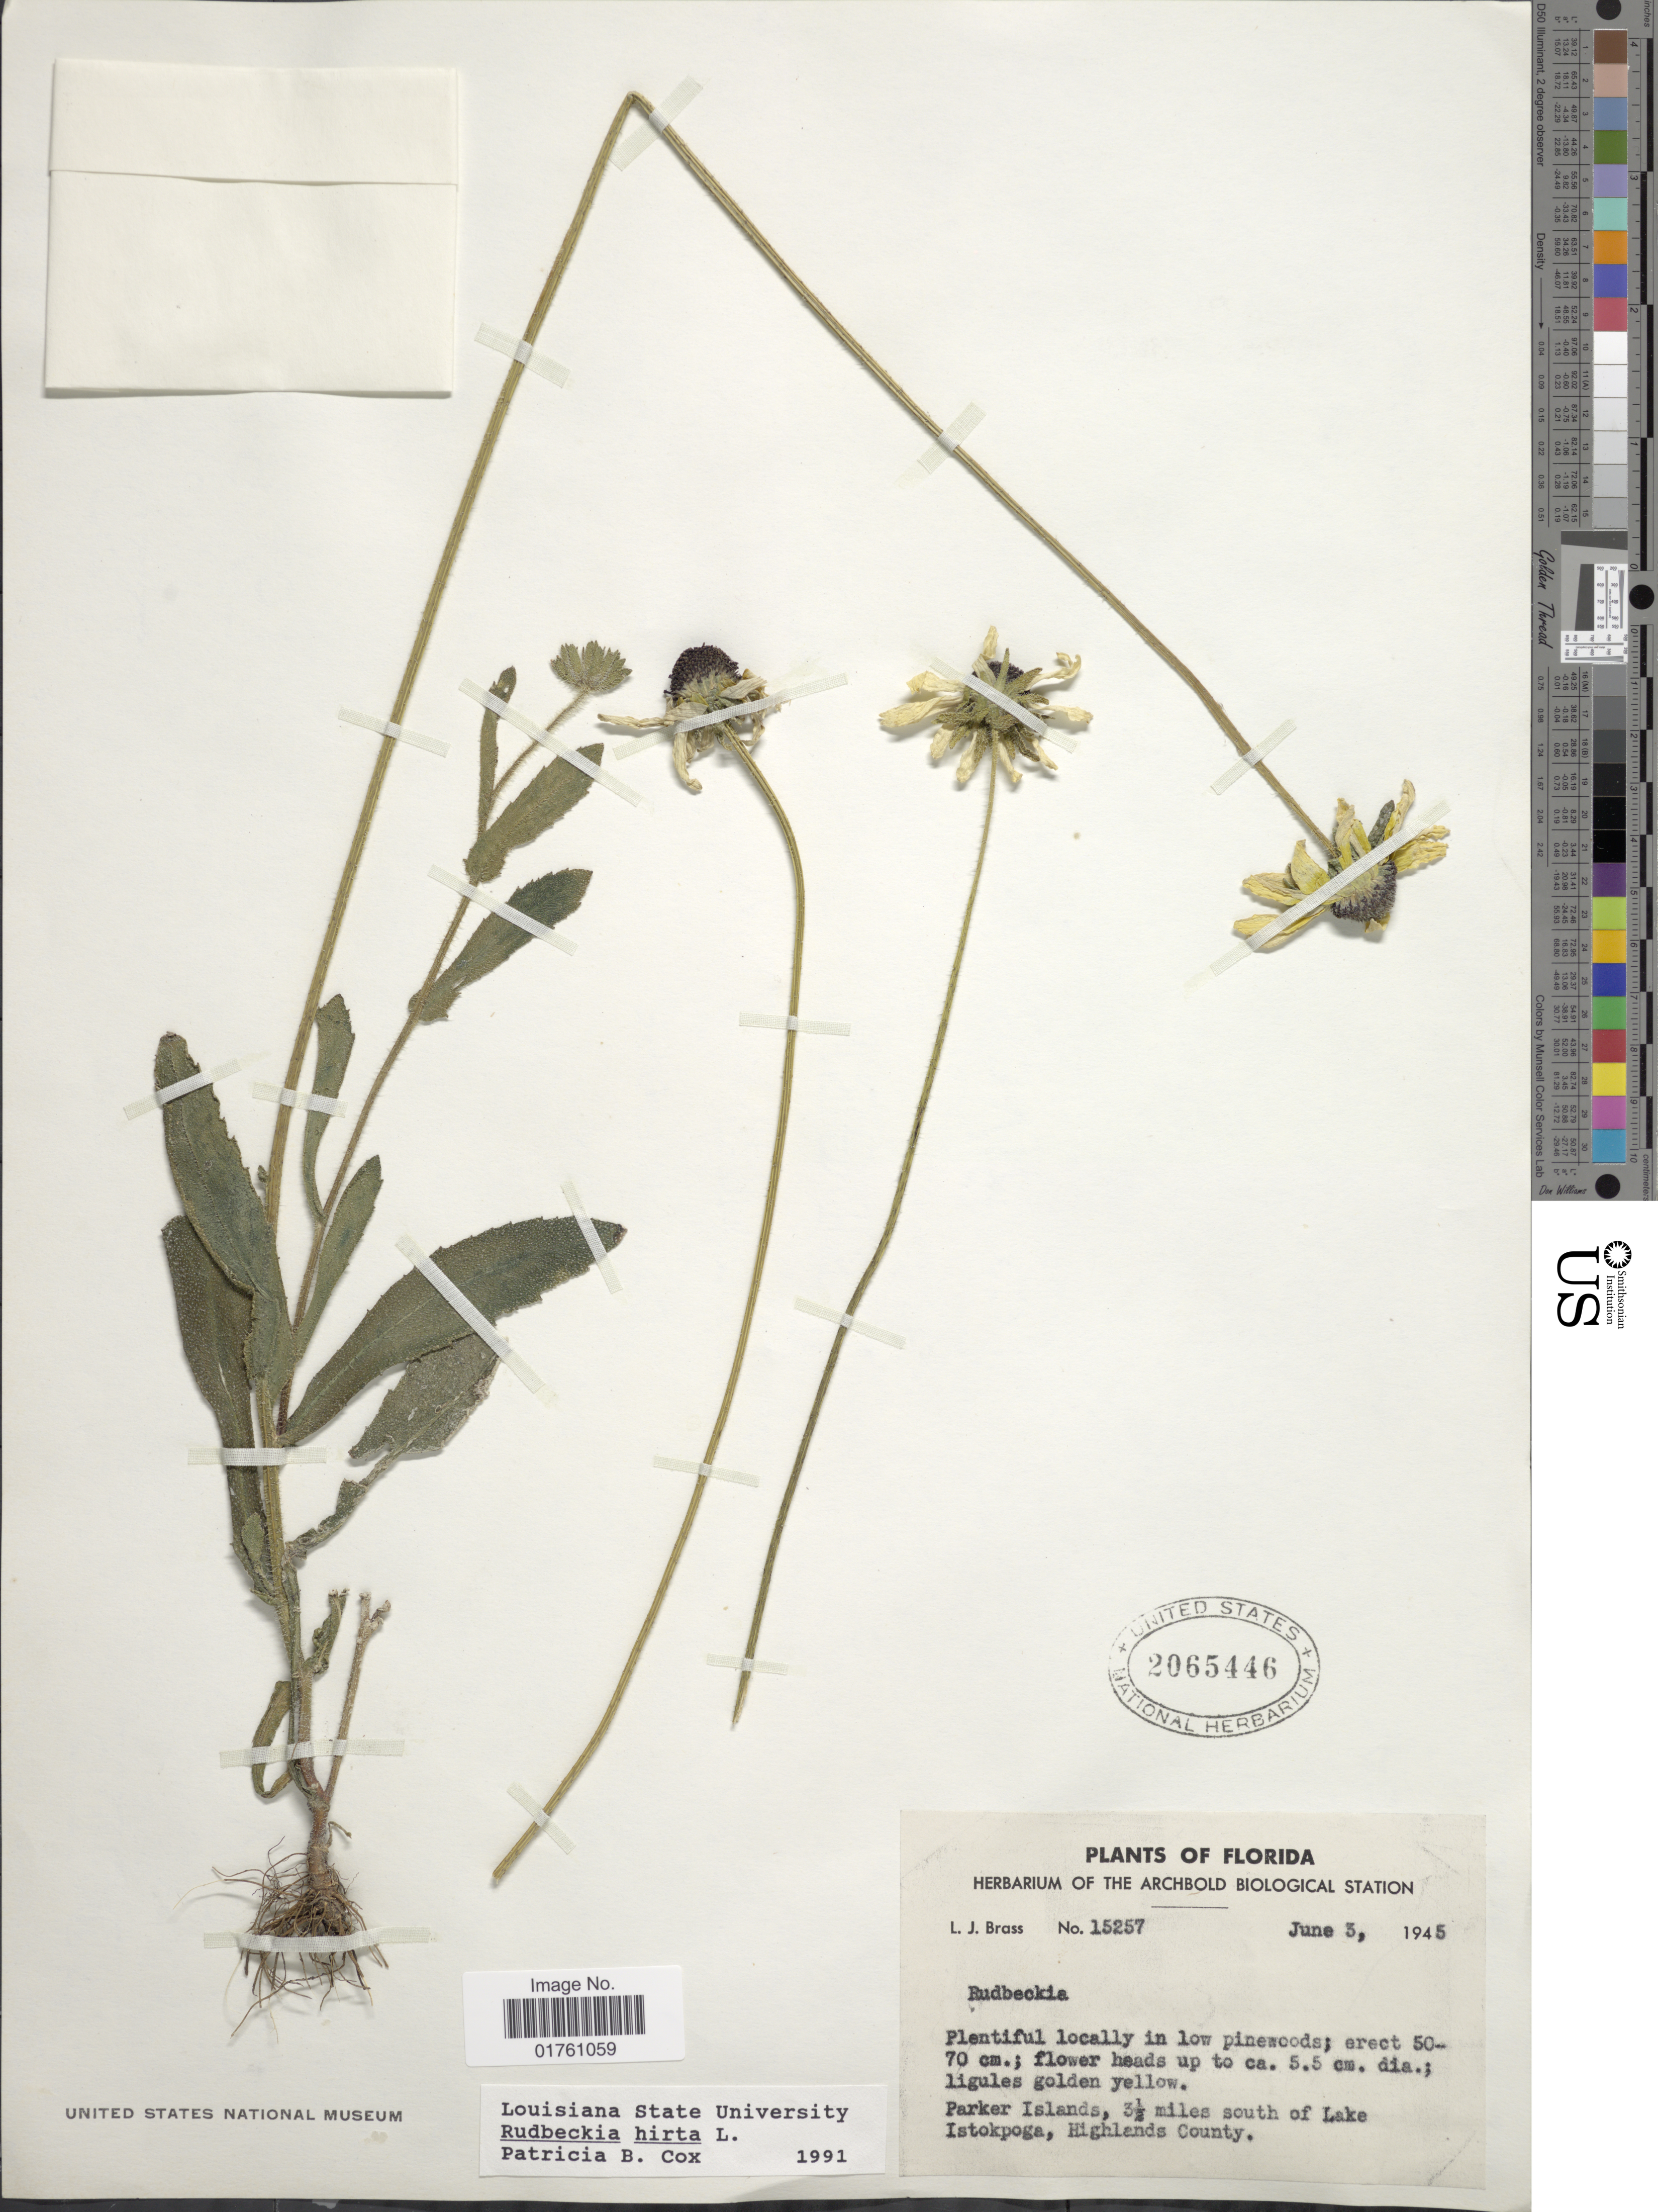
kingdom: Plantae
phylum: Tracheophyta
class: Magnoliopsida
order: Asterales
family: Asteraceae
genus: Rudbeckia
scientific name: Rudbeckia hirta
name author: L.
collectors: L. J. Brass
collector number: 15257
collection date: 1945-06-03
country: United States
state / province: Florida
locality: Parker Islands, 3½ miles south of Lake Istokpoga, Highlands County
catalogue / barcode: US 2065446